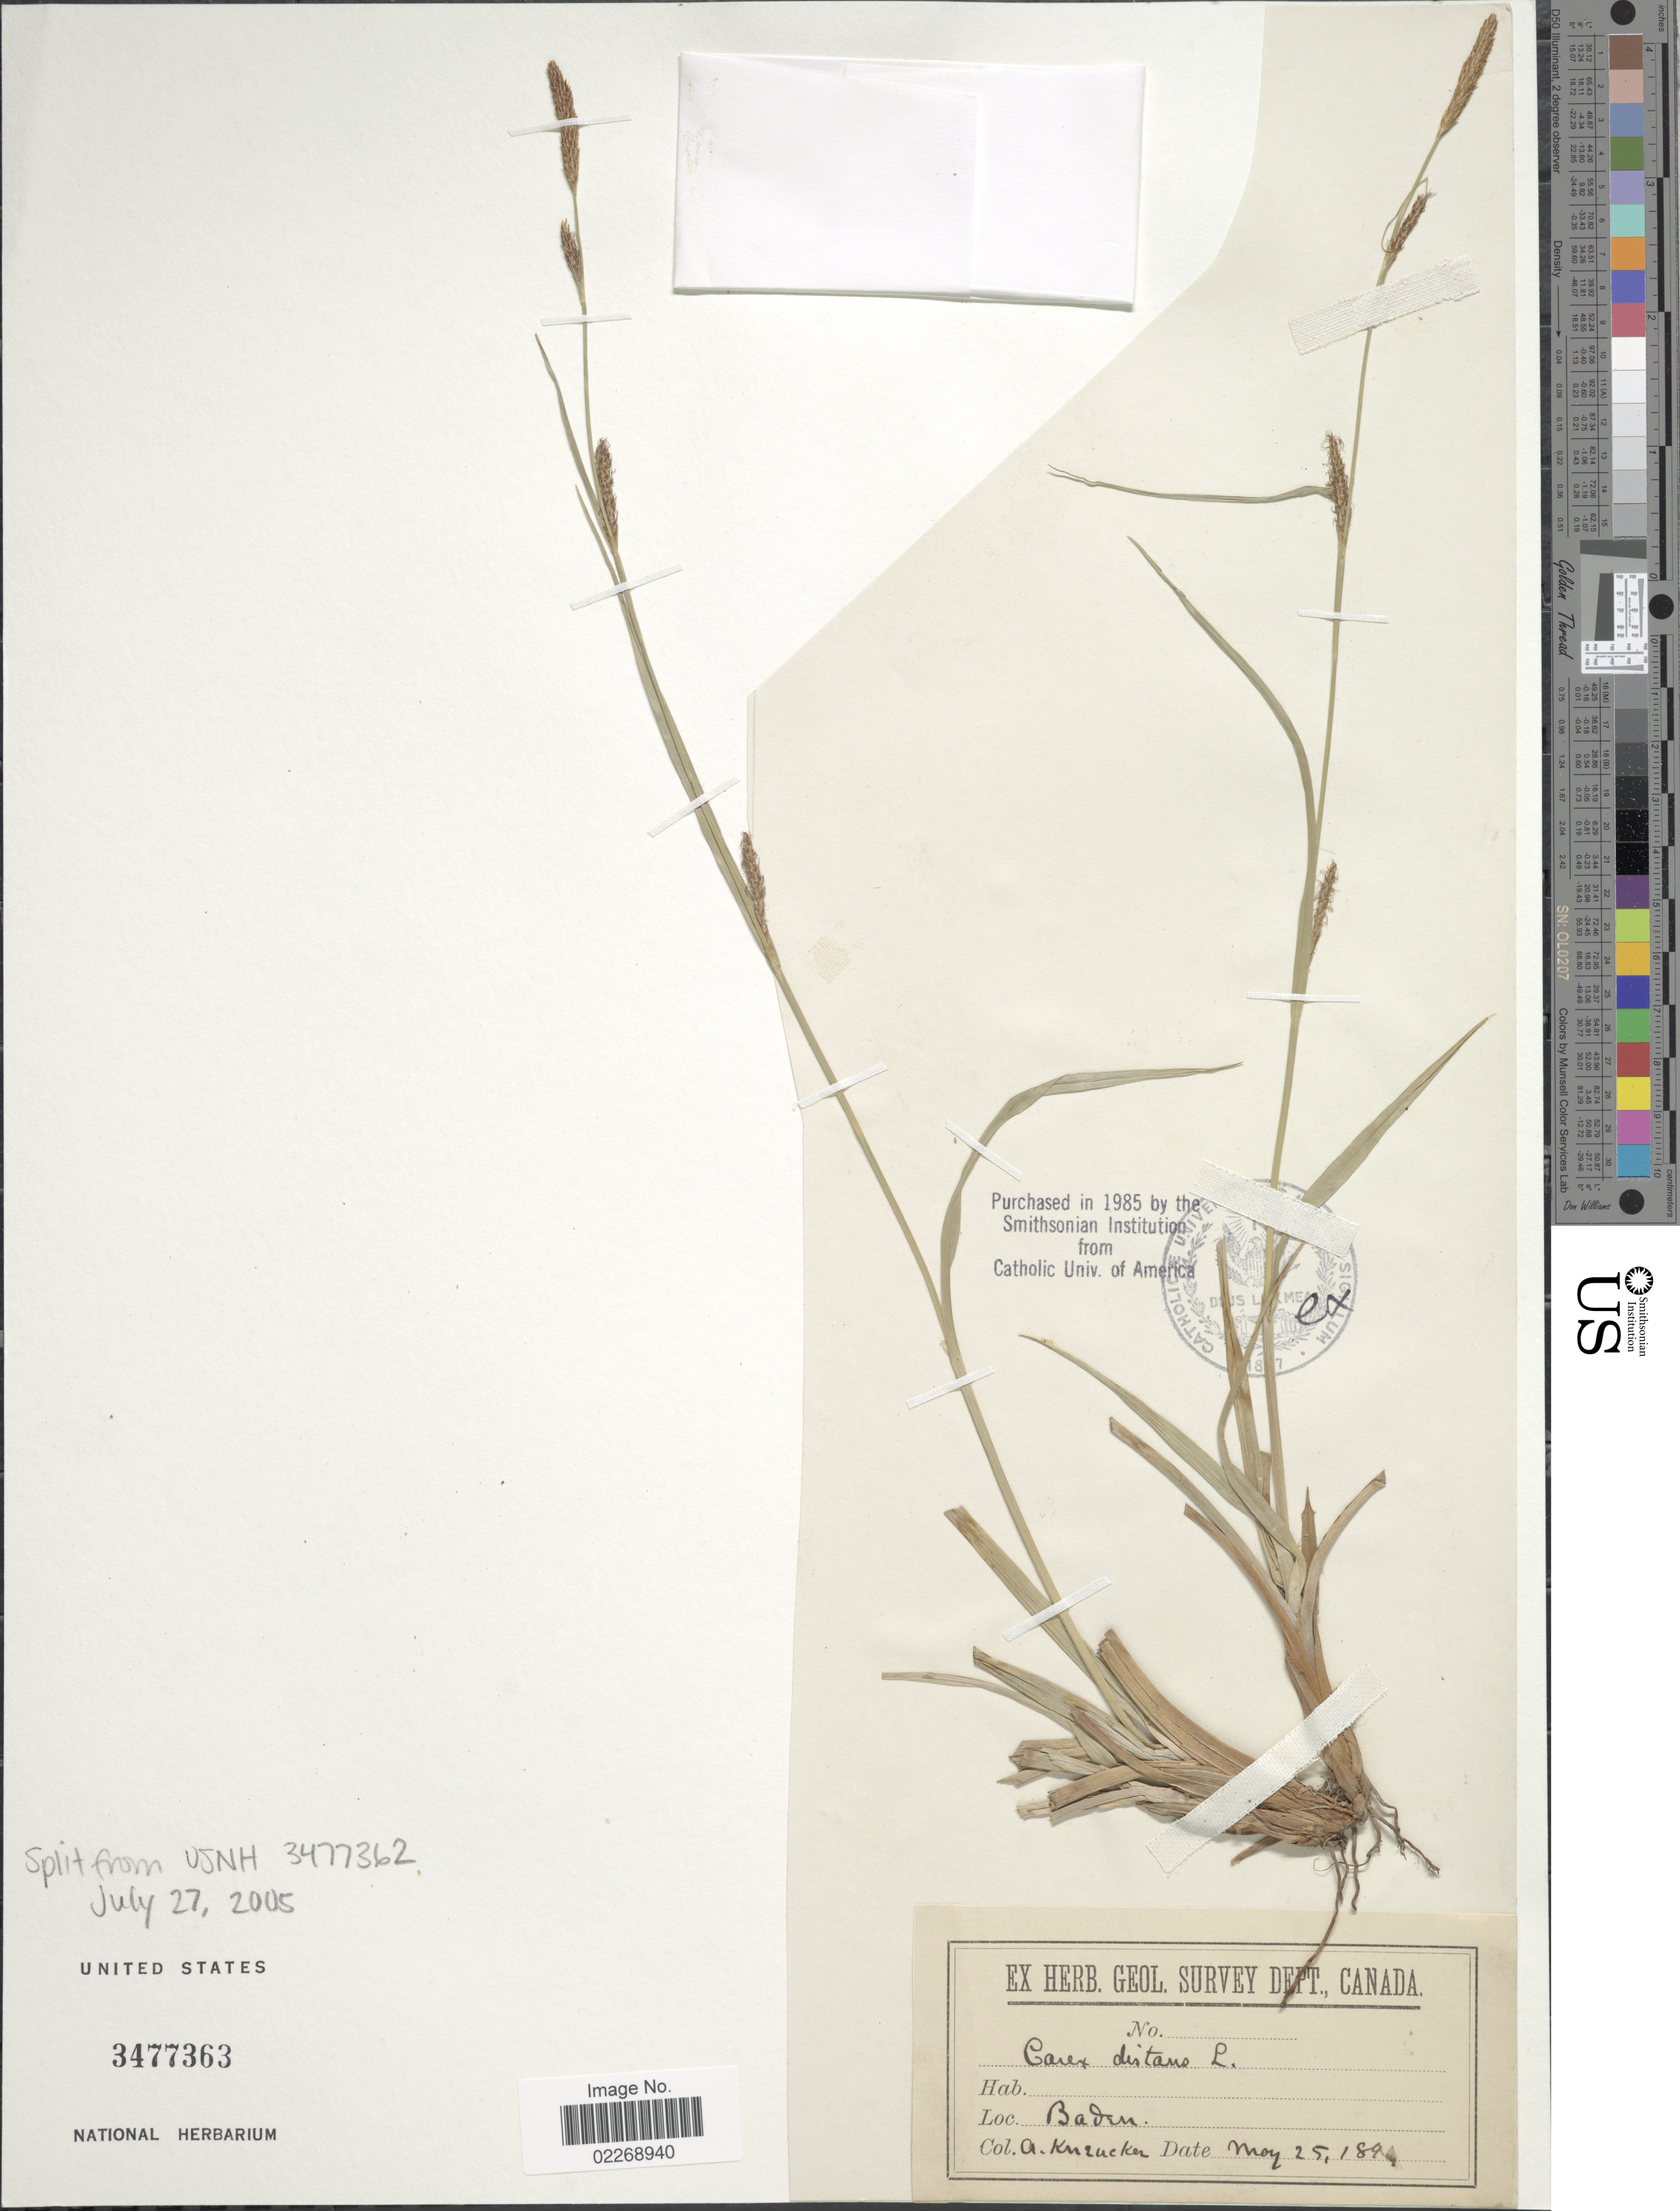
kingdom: Plantae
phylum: Tracheophyta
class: Liliopsida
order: Poales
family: Cyperaceae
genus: Carex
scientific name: Carex distans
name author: L.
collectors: A. Kneucker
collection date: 1894-05-25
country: Germany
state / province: Baden-Württemberg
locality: Baden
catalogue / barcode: US 3477363